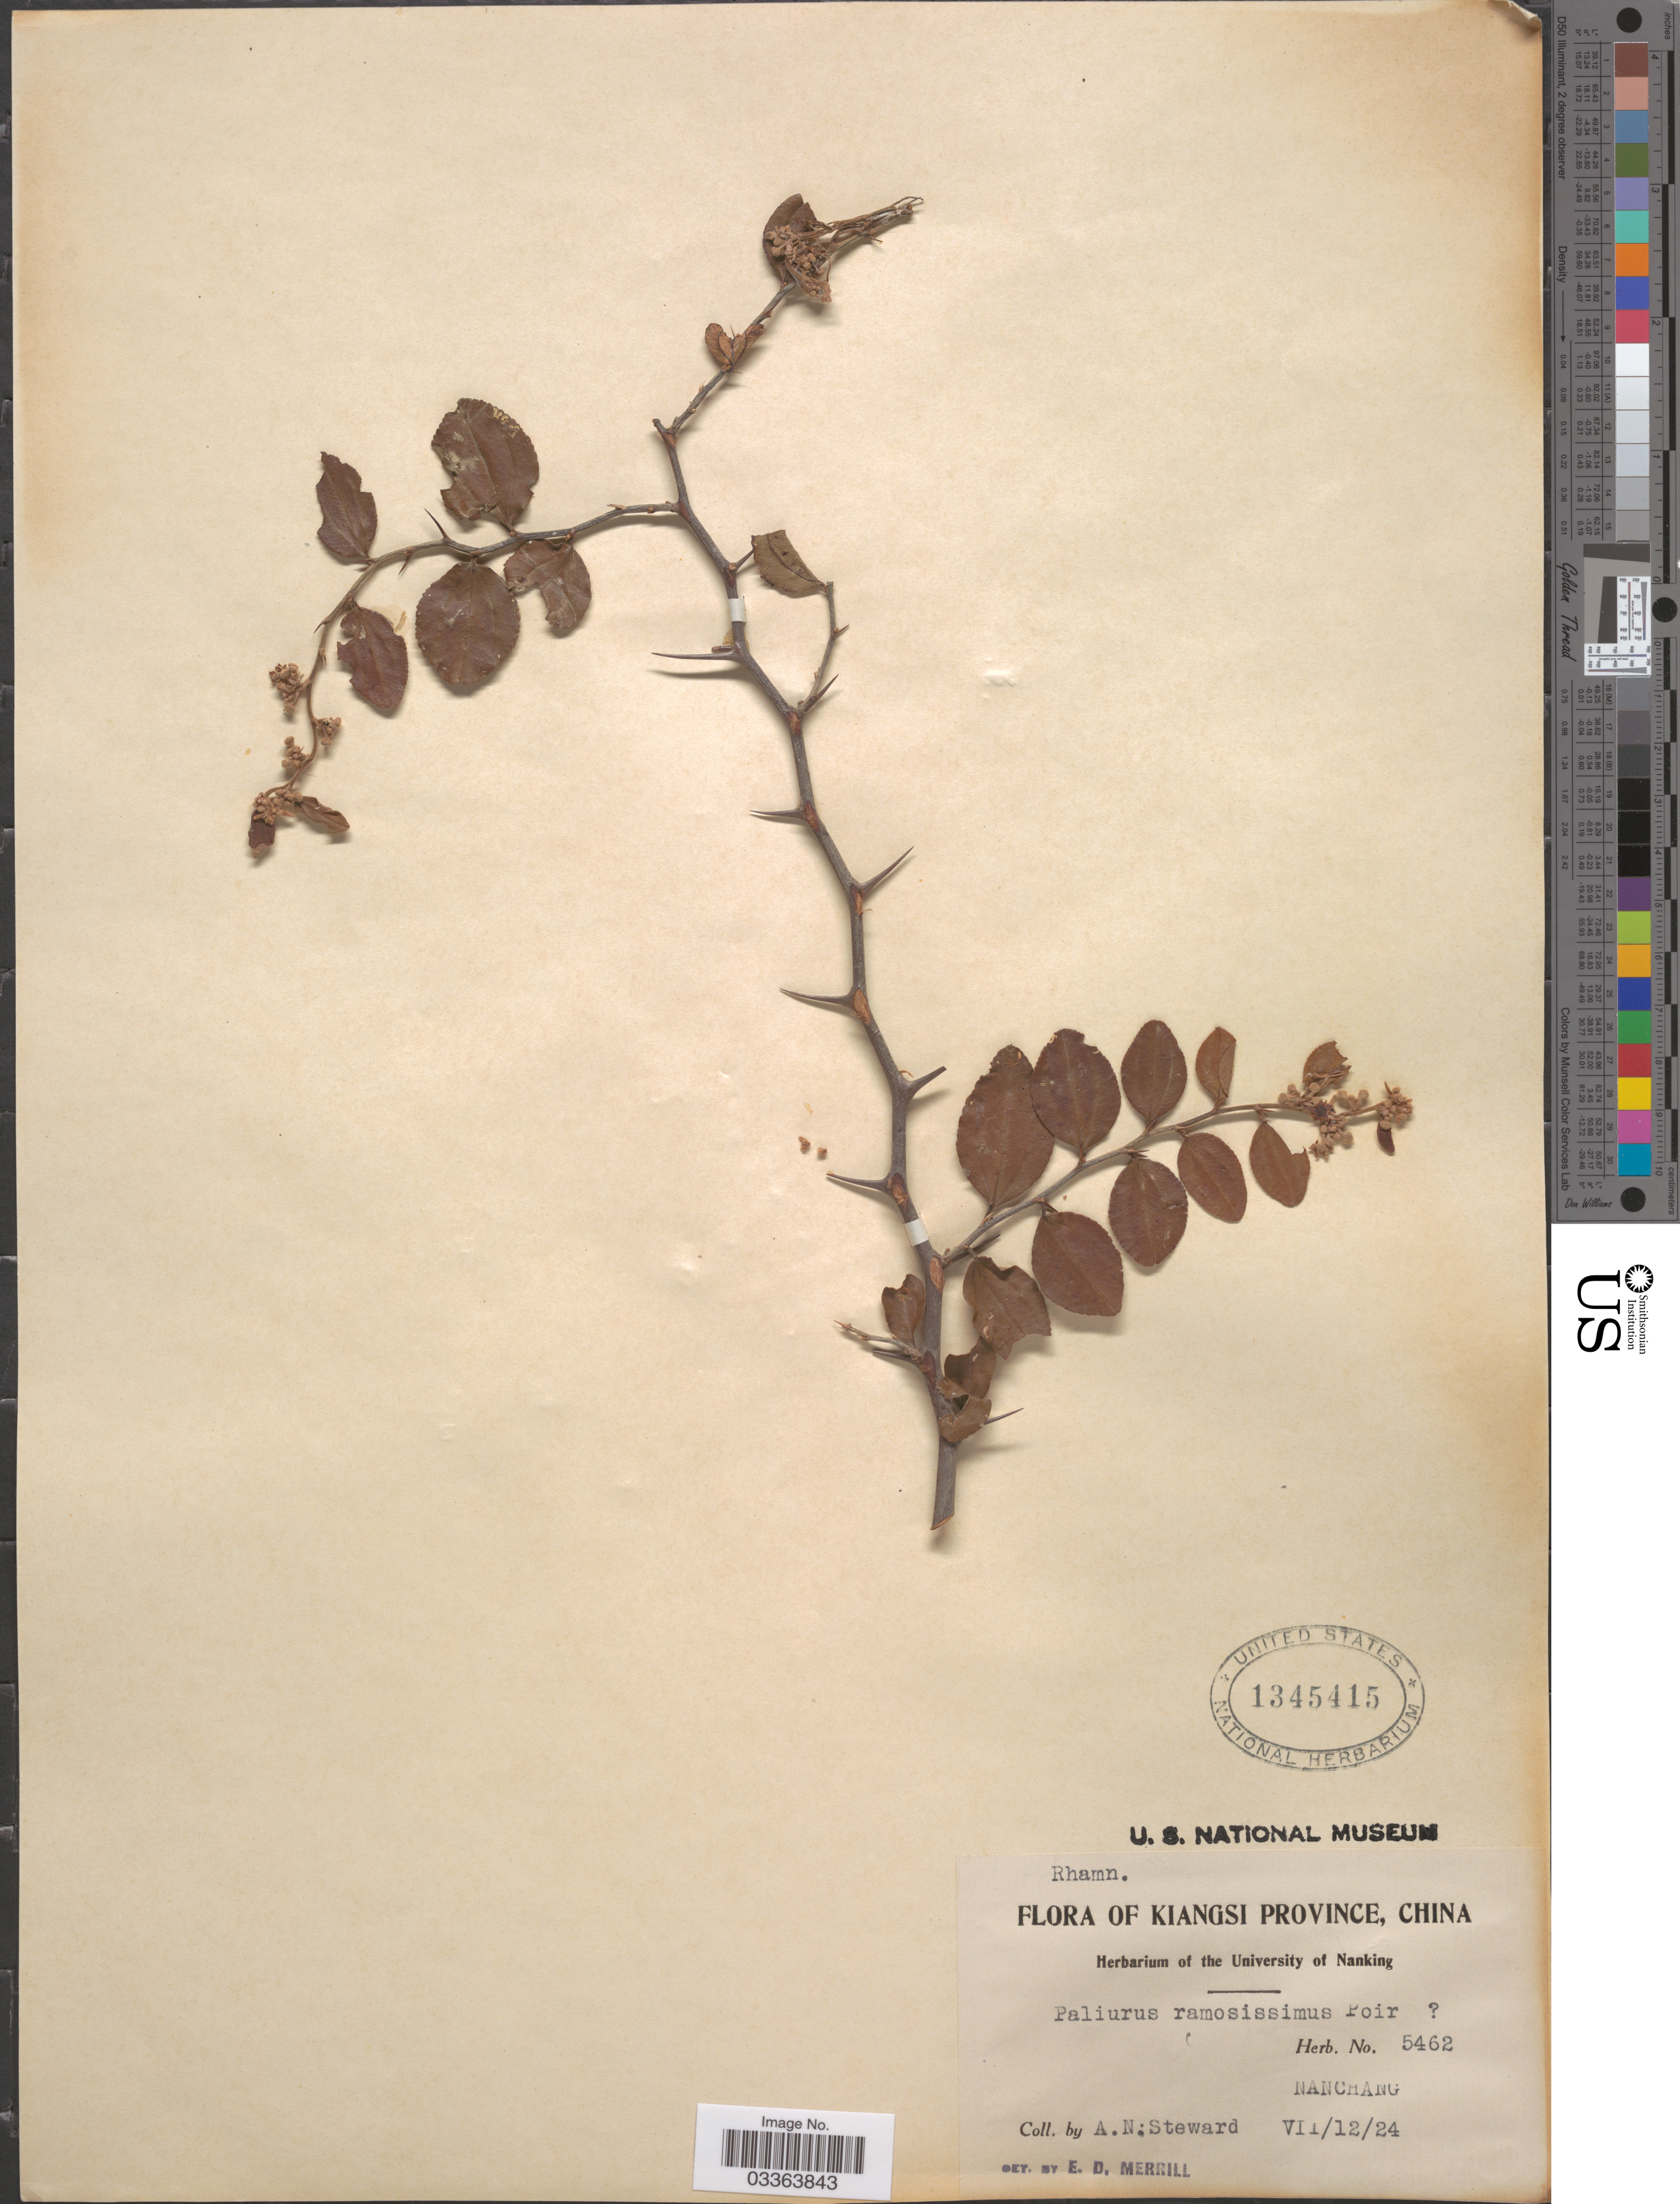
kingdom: Plantae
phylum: Tracheophyta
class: Magnoliopsida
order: Rosales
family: Rhamnaceae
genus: Paliurus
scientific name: Paliurus ramosissimus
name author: (Lour.) Poir.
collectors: A. N. Steward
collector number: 5462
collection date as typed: Transcribed d/m/y: 12/7/24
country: China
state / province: Jiangxi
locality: Kiangsi Province. Nanchang.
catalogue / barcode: US 1345415